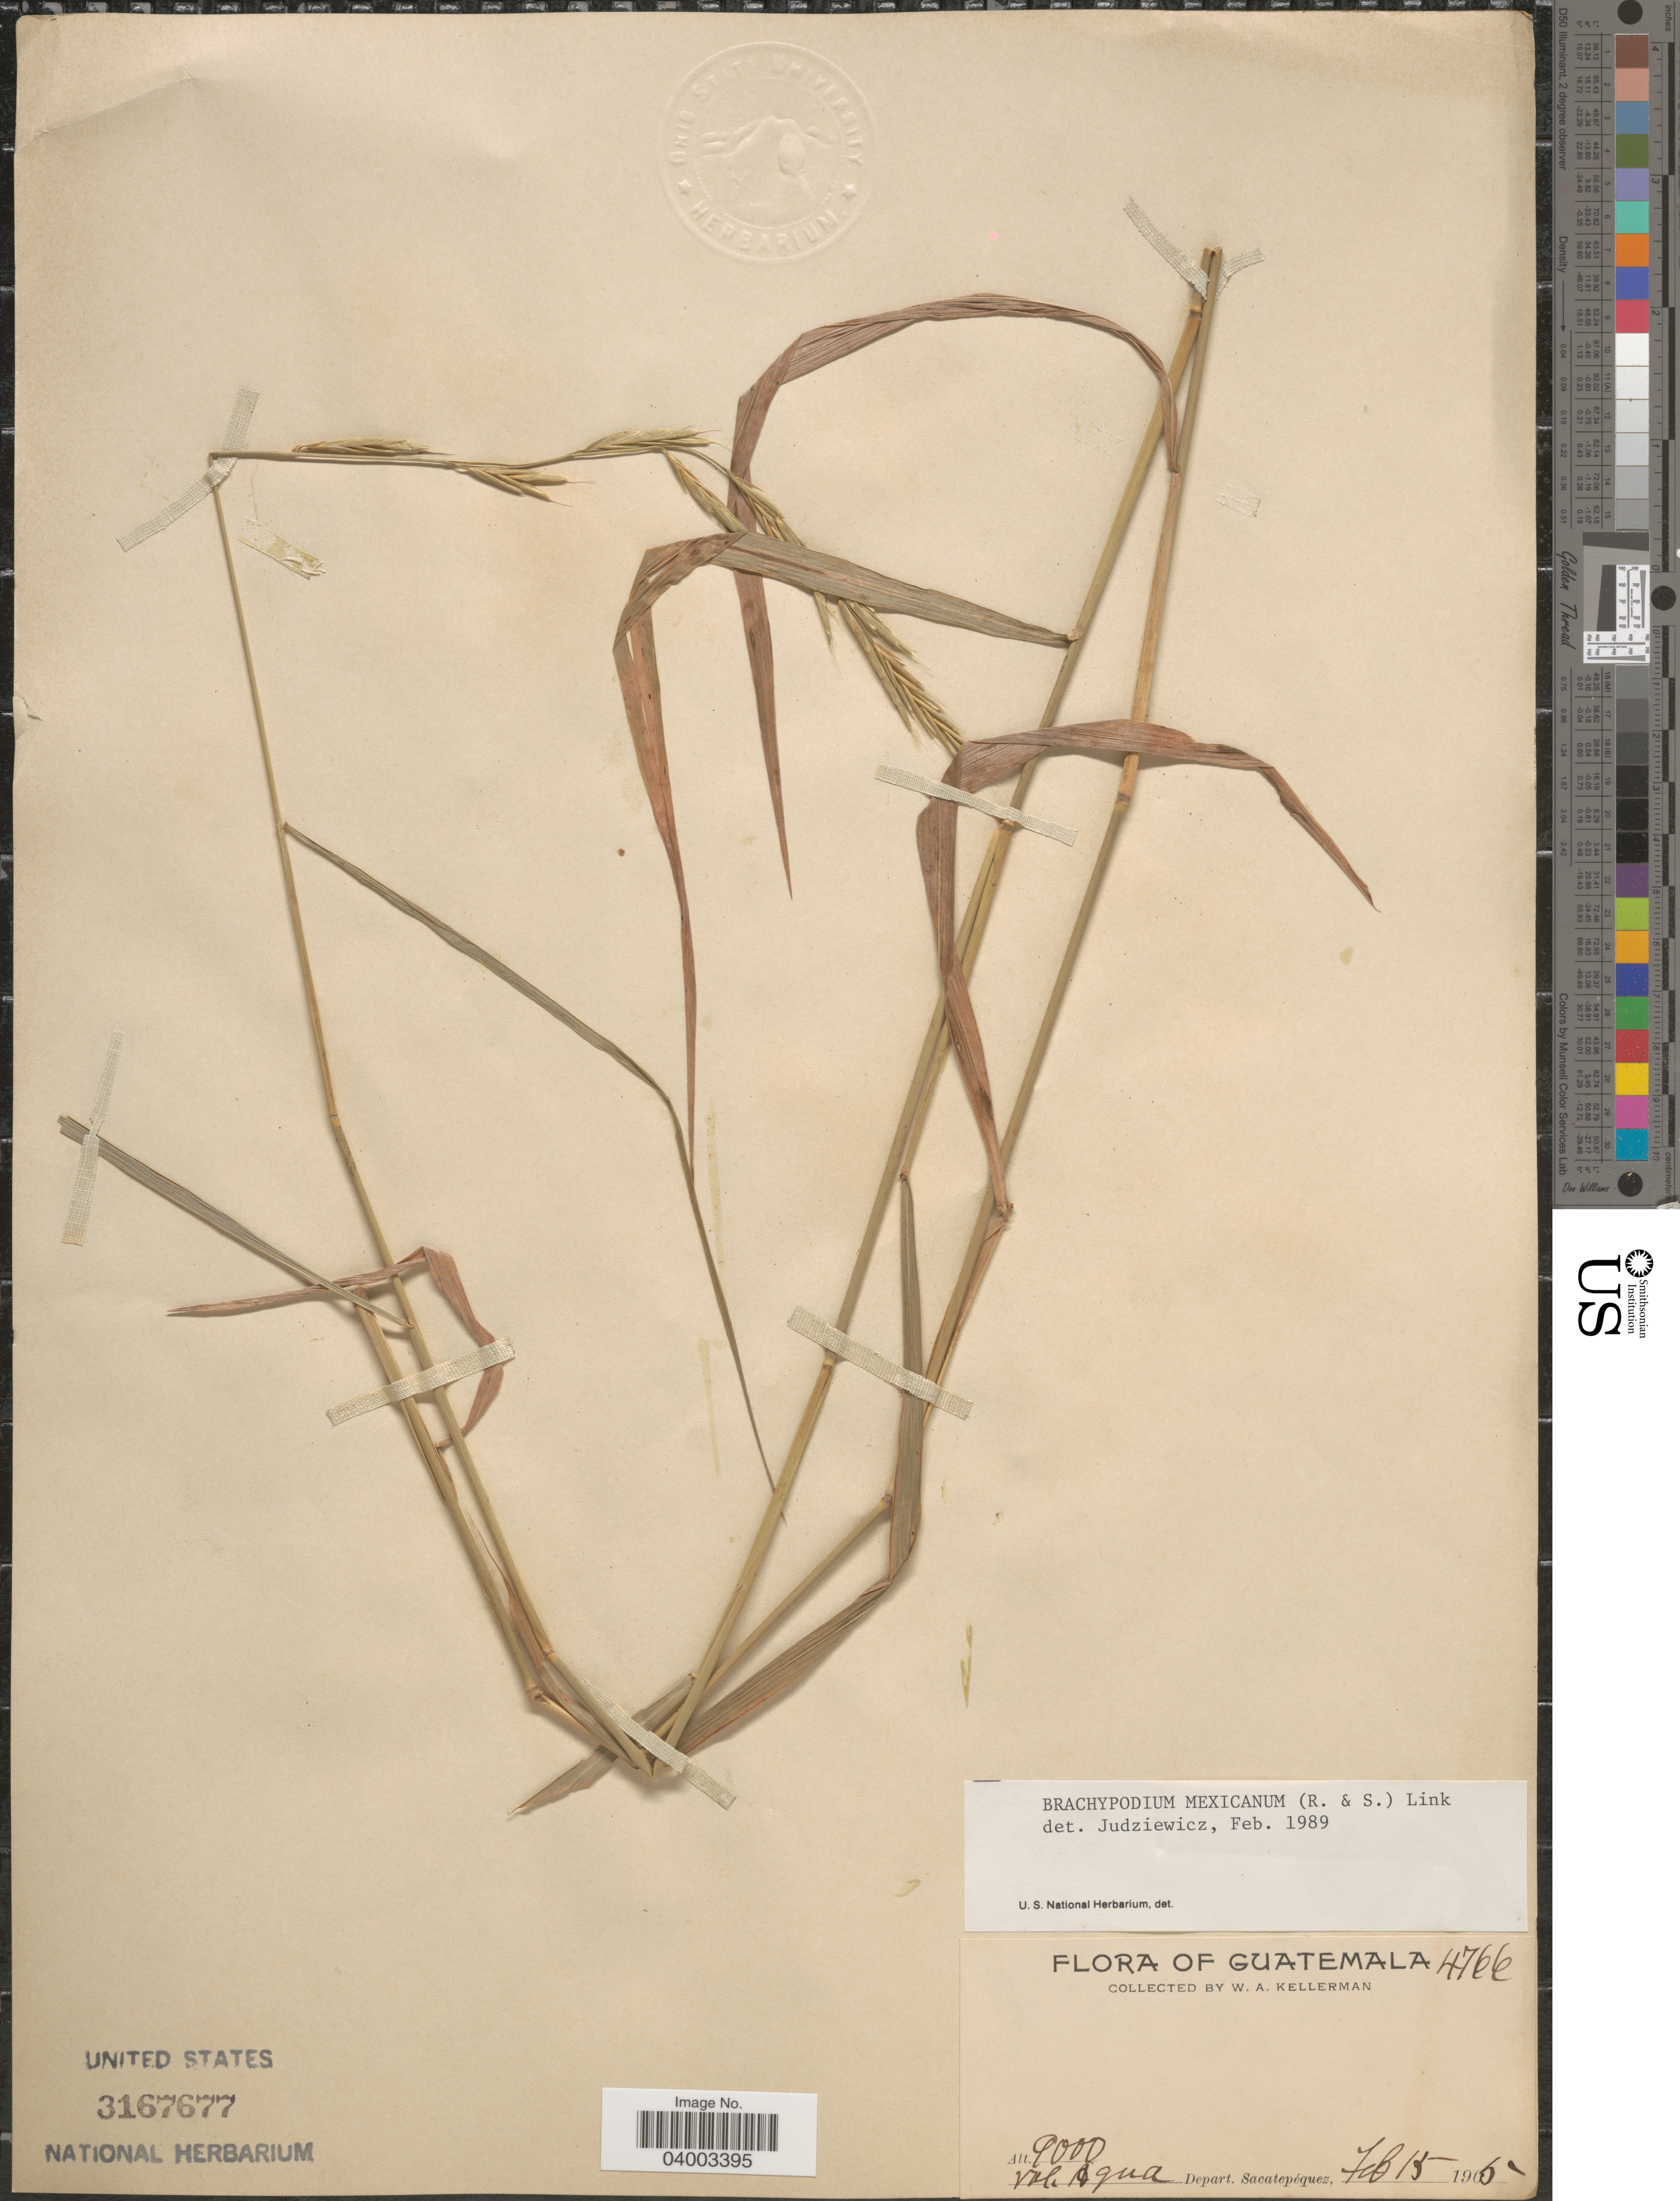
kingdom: Plantae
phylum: Tracheophyta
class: Liliopsida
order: Poales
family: Poaceae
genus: Brachypodium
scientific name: Brachypodium mexicanum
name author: (Roem. & Schult.) Link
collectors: W. Kellerman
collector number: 4766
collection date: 1905-02-15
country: Guatemala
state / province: Sacatepequez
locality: Vol. Agua. Depart. Sacatepéquez.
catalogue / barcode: US 3167677